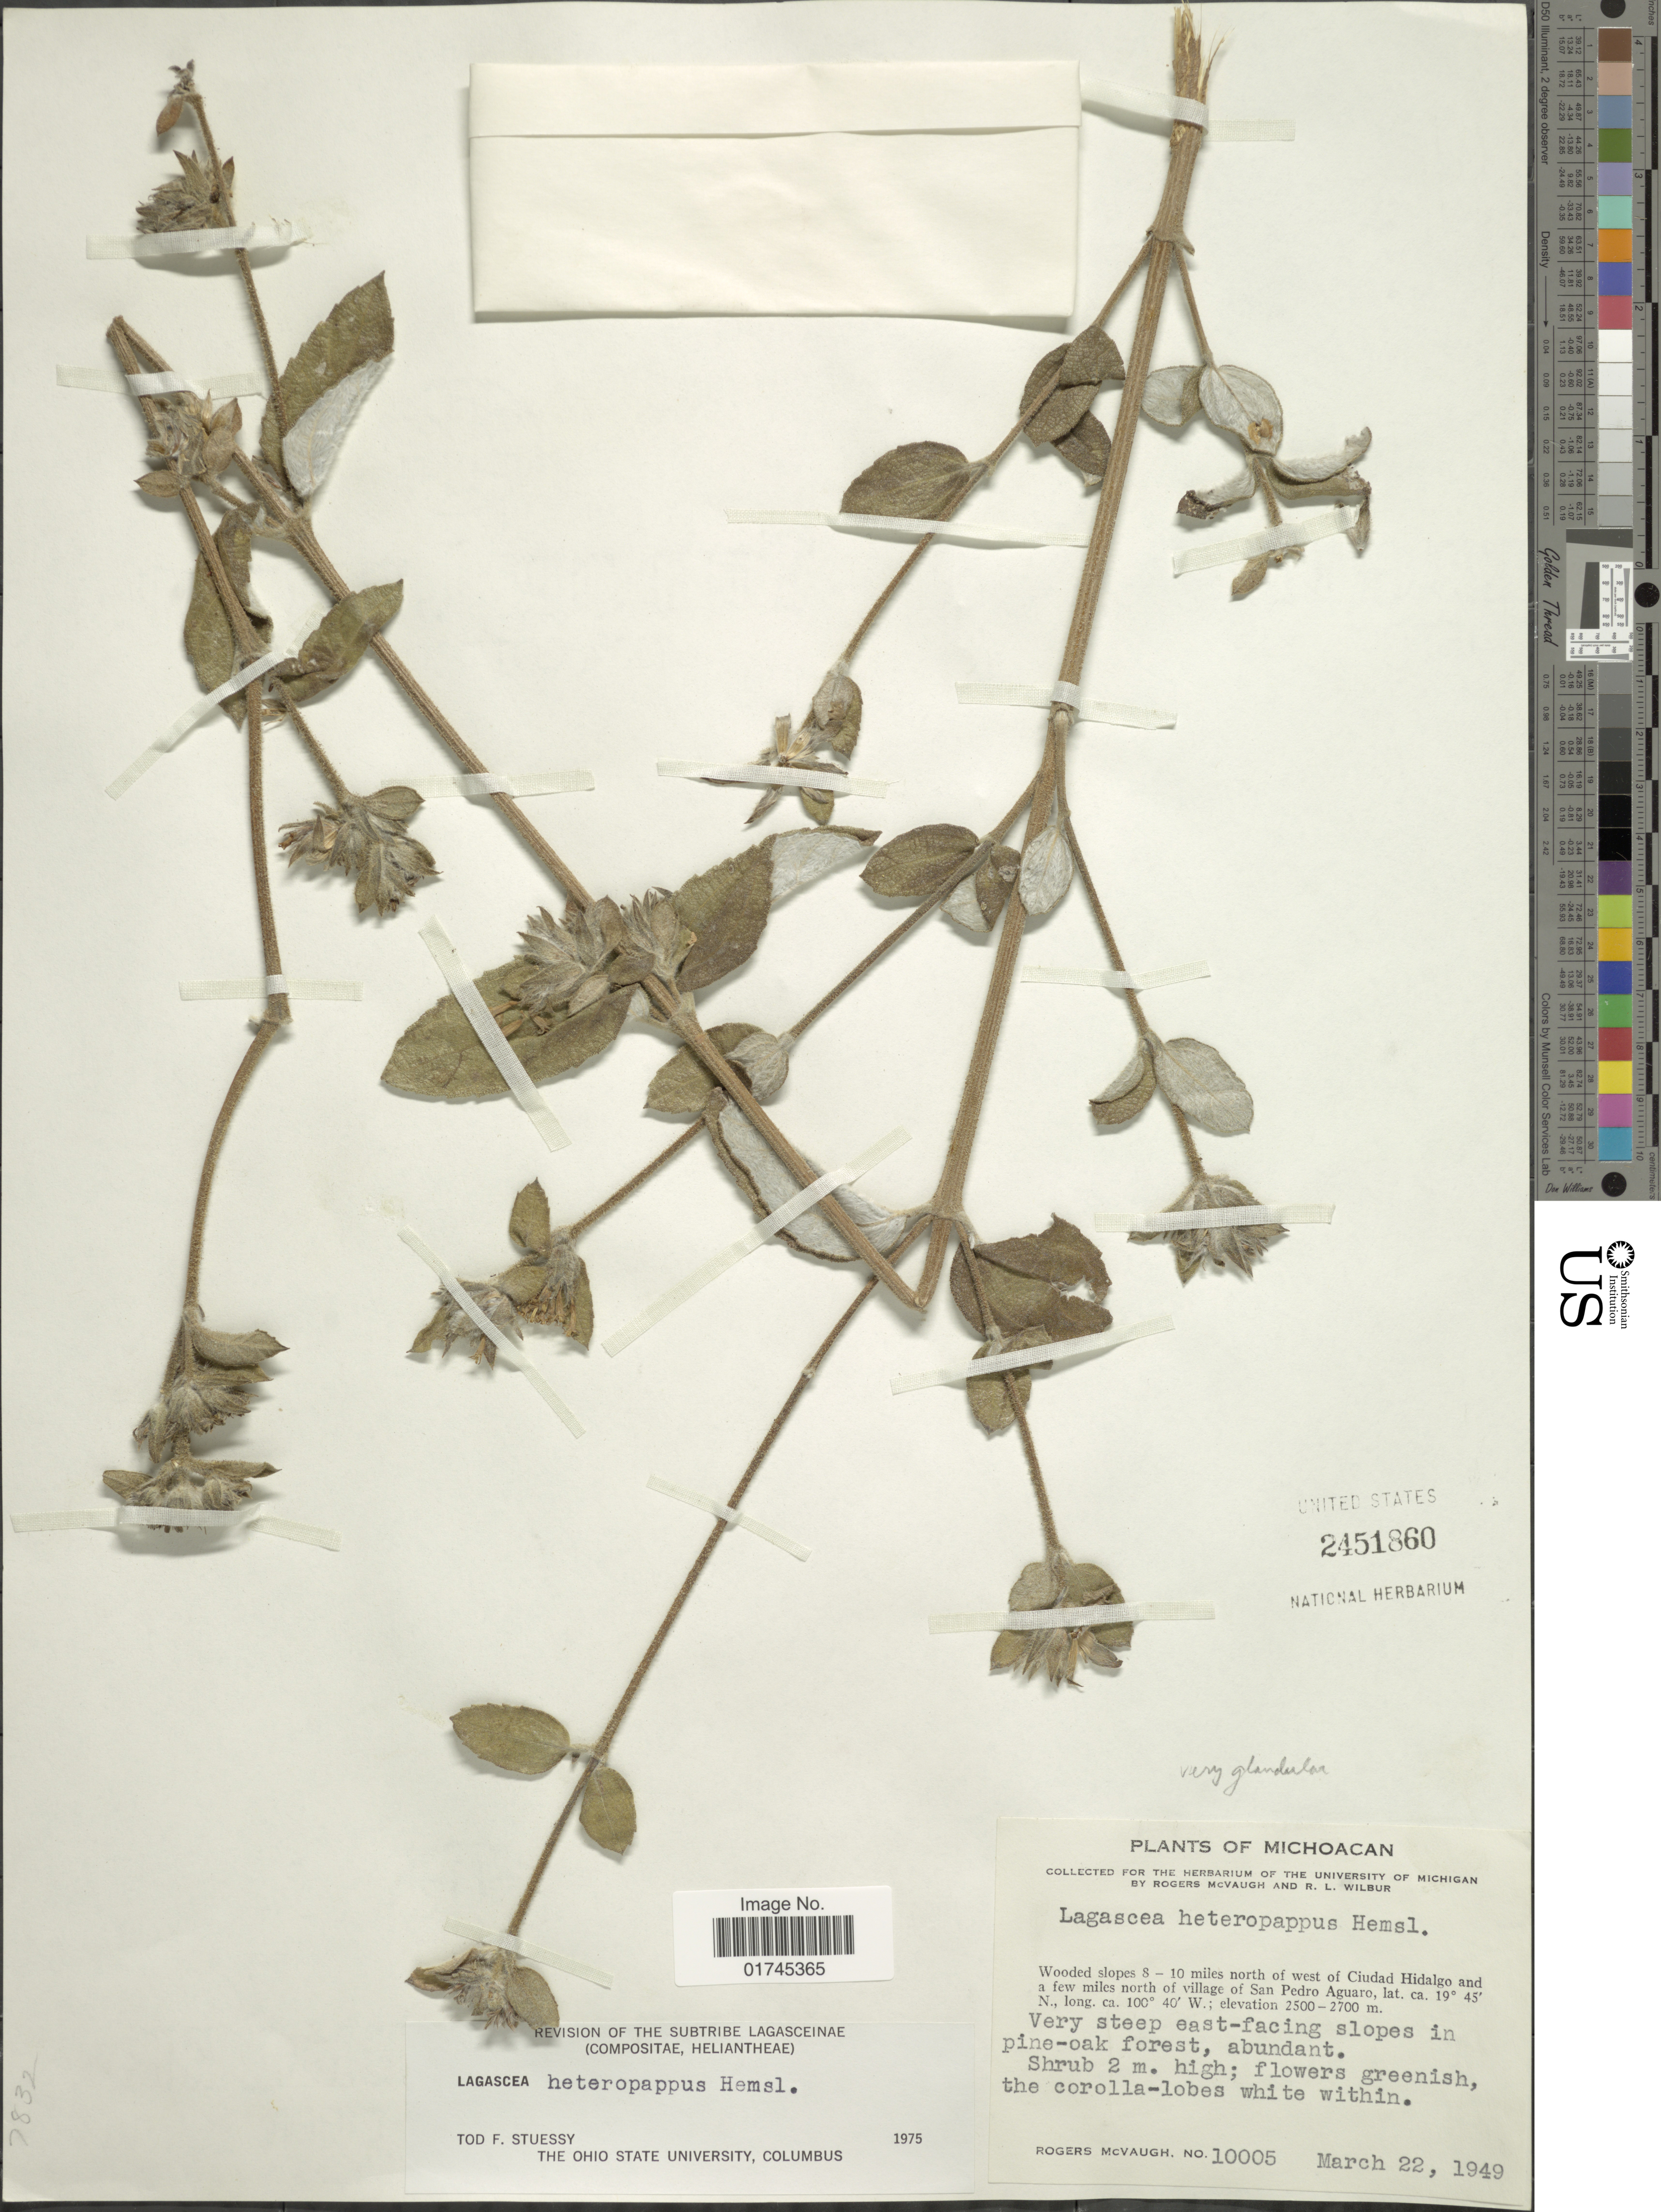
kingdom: Plantae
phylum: Tracheophyta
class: Magnoliopsida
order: Asterales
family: Asteraceae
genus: Lagascea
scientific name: Lagascea heteropappus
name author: Hemsl.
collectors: R. McVaugh & R. L. Wilbur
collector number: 10005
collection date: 1949-03-22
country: Mexico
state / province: Michoacán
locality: Wooded slopes 8-10 miles north of west of Ciudad Hidalgo and a few miles north of village of San Pedro Aguaro, very steep east-facing slopes in pine-oak forest.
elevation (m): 2500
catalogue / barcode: US 2451860